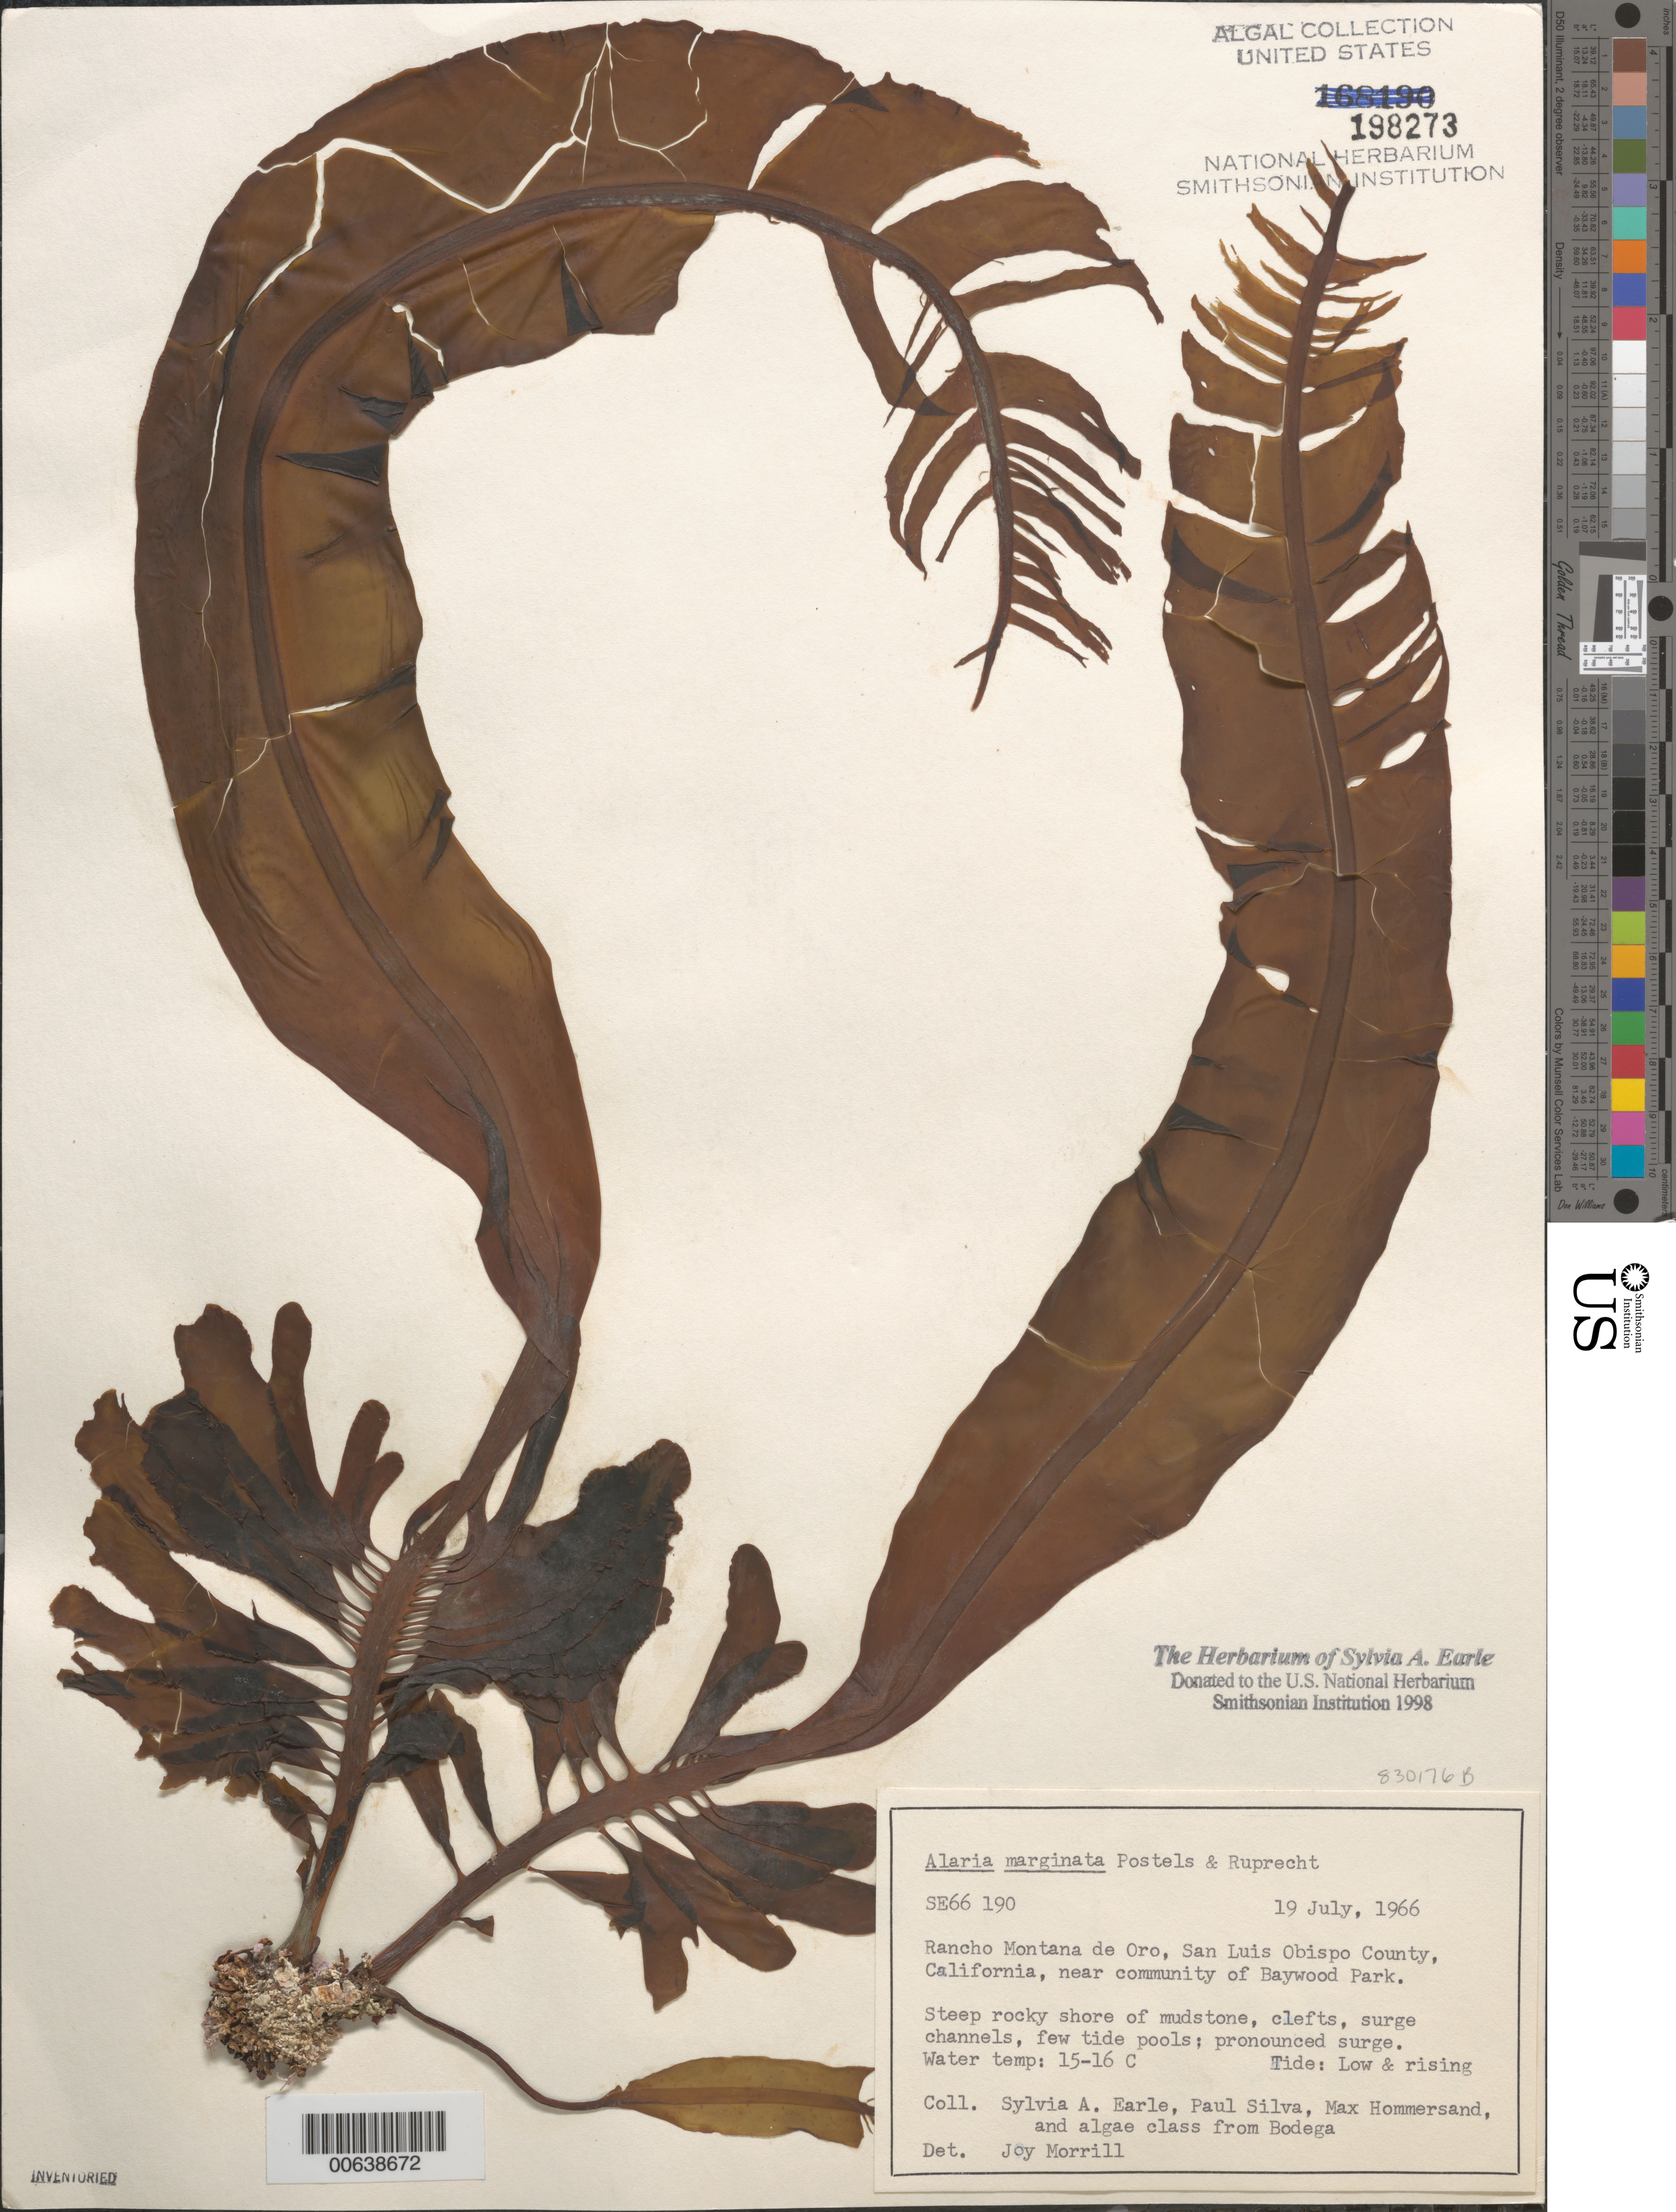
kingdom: Chromista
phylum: Ochrophyta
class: Phaeophyceae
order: Laminariales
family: Alariaceae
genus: Alaria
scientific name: Alaria marginata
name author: Ruiz & Pav.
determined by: Morrill, J.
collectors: S. A. Earle, P. C. Silva, M. H. Hommersand & Bodega Algae Class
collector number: SE 66190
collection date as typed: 19 Jul 1966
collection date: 1966-07-19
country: United States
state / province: California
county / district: San Luis Obispo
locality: Rancho Montana de Oro, near Baywood Park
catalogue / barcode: US 198273